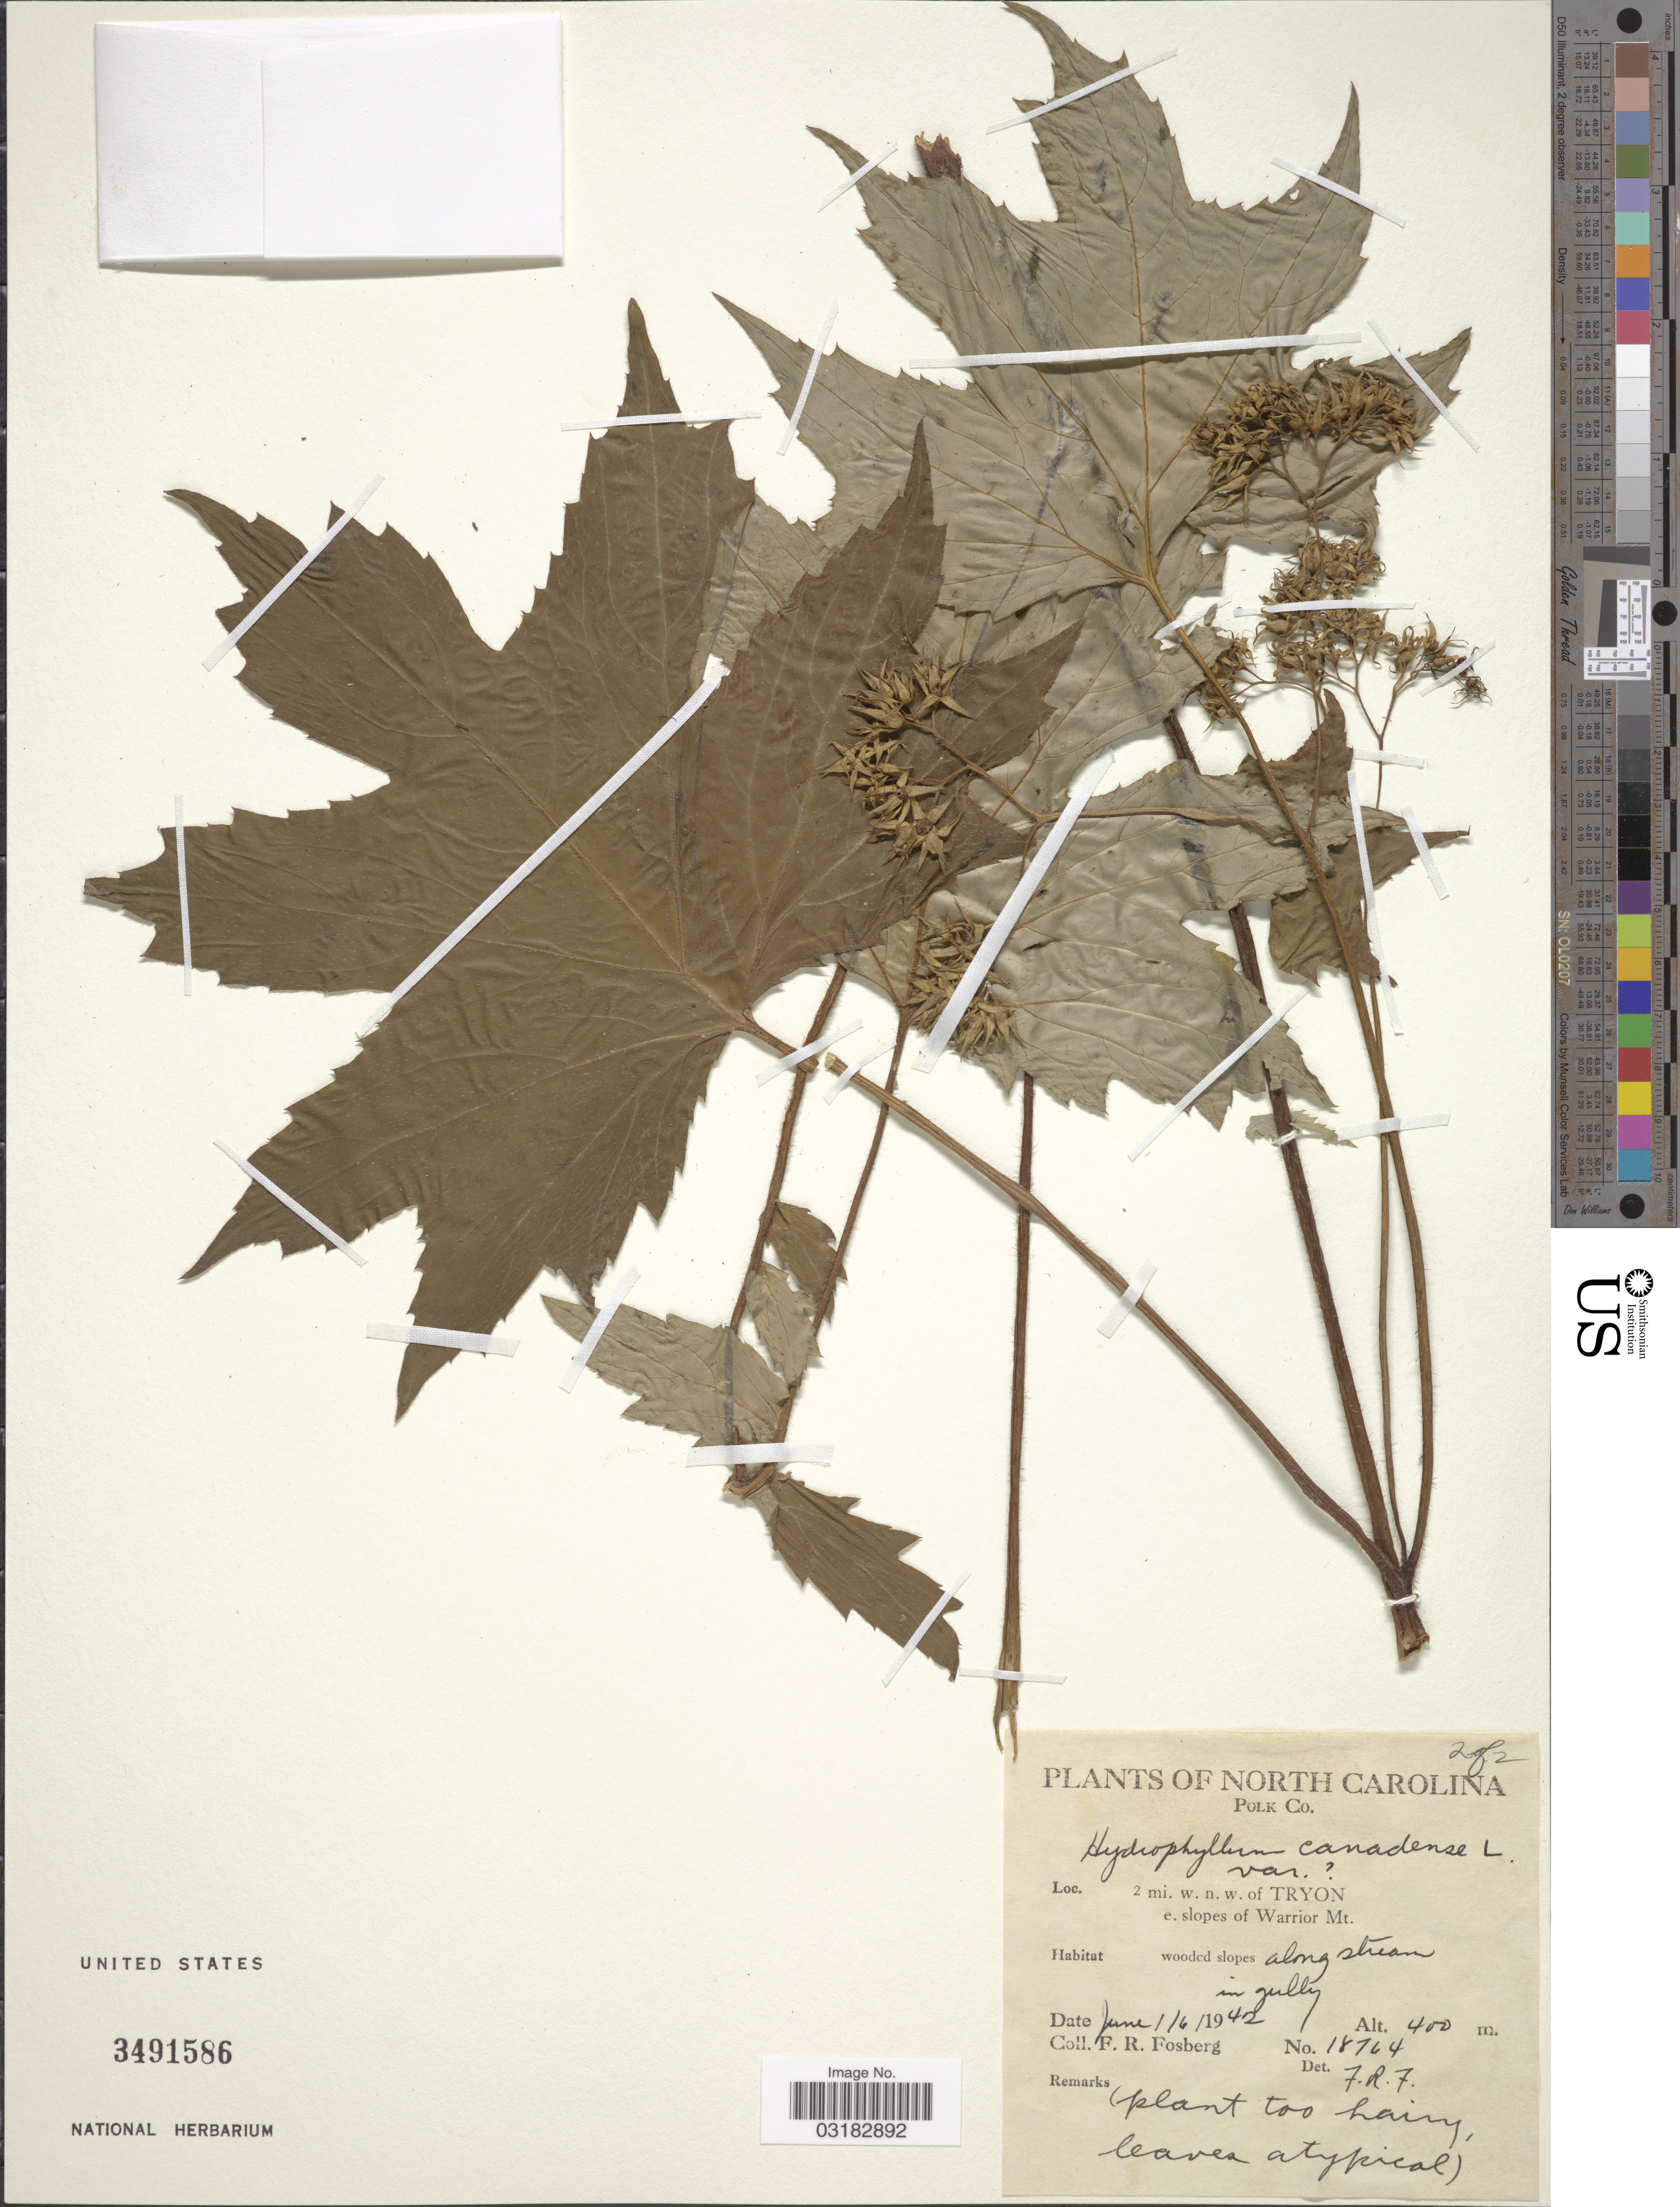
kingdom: Plantae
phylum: Tracheophyta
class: Magnoliopsida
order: Boraginales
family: Hydrophyllaceae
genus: Hydrophyllum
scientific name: Hydrophyllum canadense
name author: L.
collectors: F. R. Fosberg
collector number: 18764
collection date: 1942-06-11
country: United States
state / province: North Carolina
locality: Polk. Co. 2 mi. w. n. w. of Tryon e. slopes of Warrior Mt.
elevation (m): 400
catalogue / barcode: US 3491586